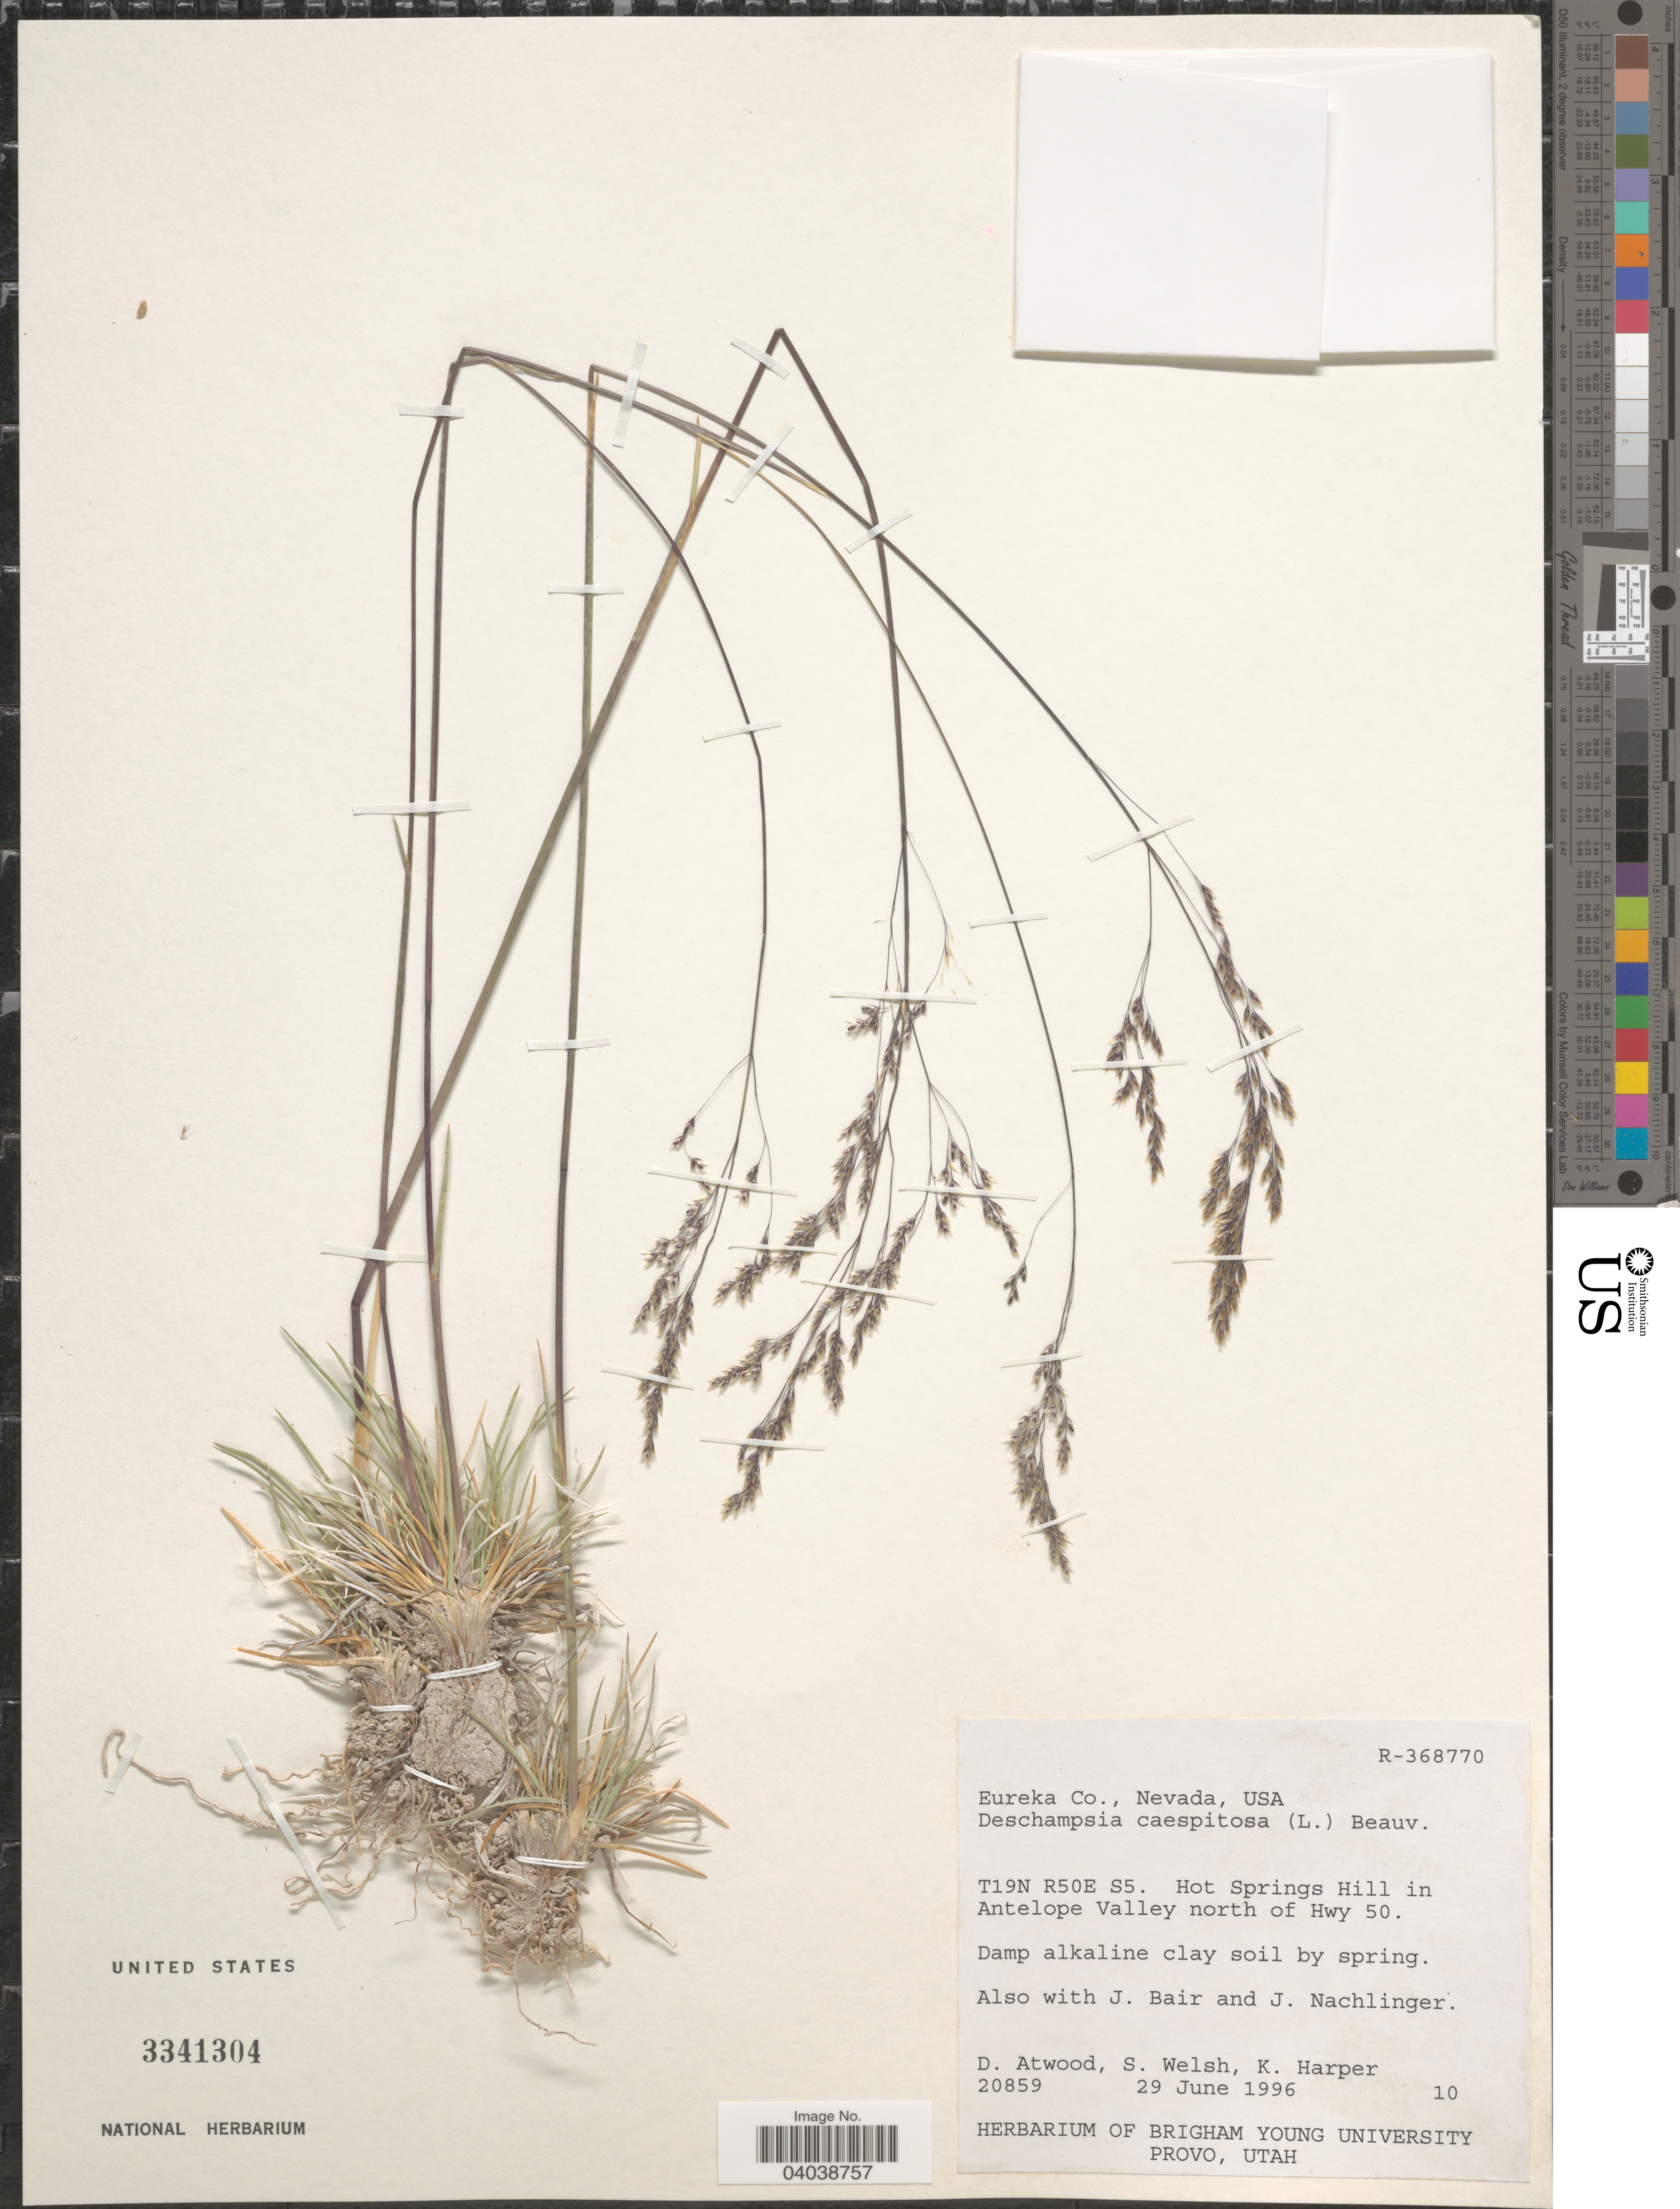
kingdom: Plantae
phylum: Tracheophyta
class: Liliopsida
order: Poales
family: Poaceae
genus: Deschampsia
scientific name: Deschampsia cespitosa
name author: (L.) P. Beauv.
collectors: D. Atwood, S. Welsh, K. Harper, J. Bair & J. Nachlinger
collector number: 20859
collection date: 1996-06-29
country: United States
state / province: Nevada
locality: Eureka Co. T19N R50E S5. Hot Springs Hill in Antelope Valleyy north of Hwy 50.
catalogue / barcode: US 3341304